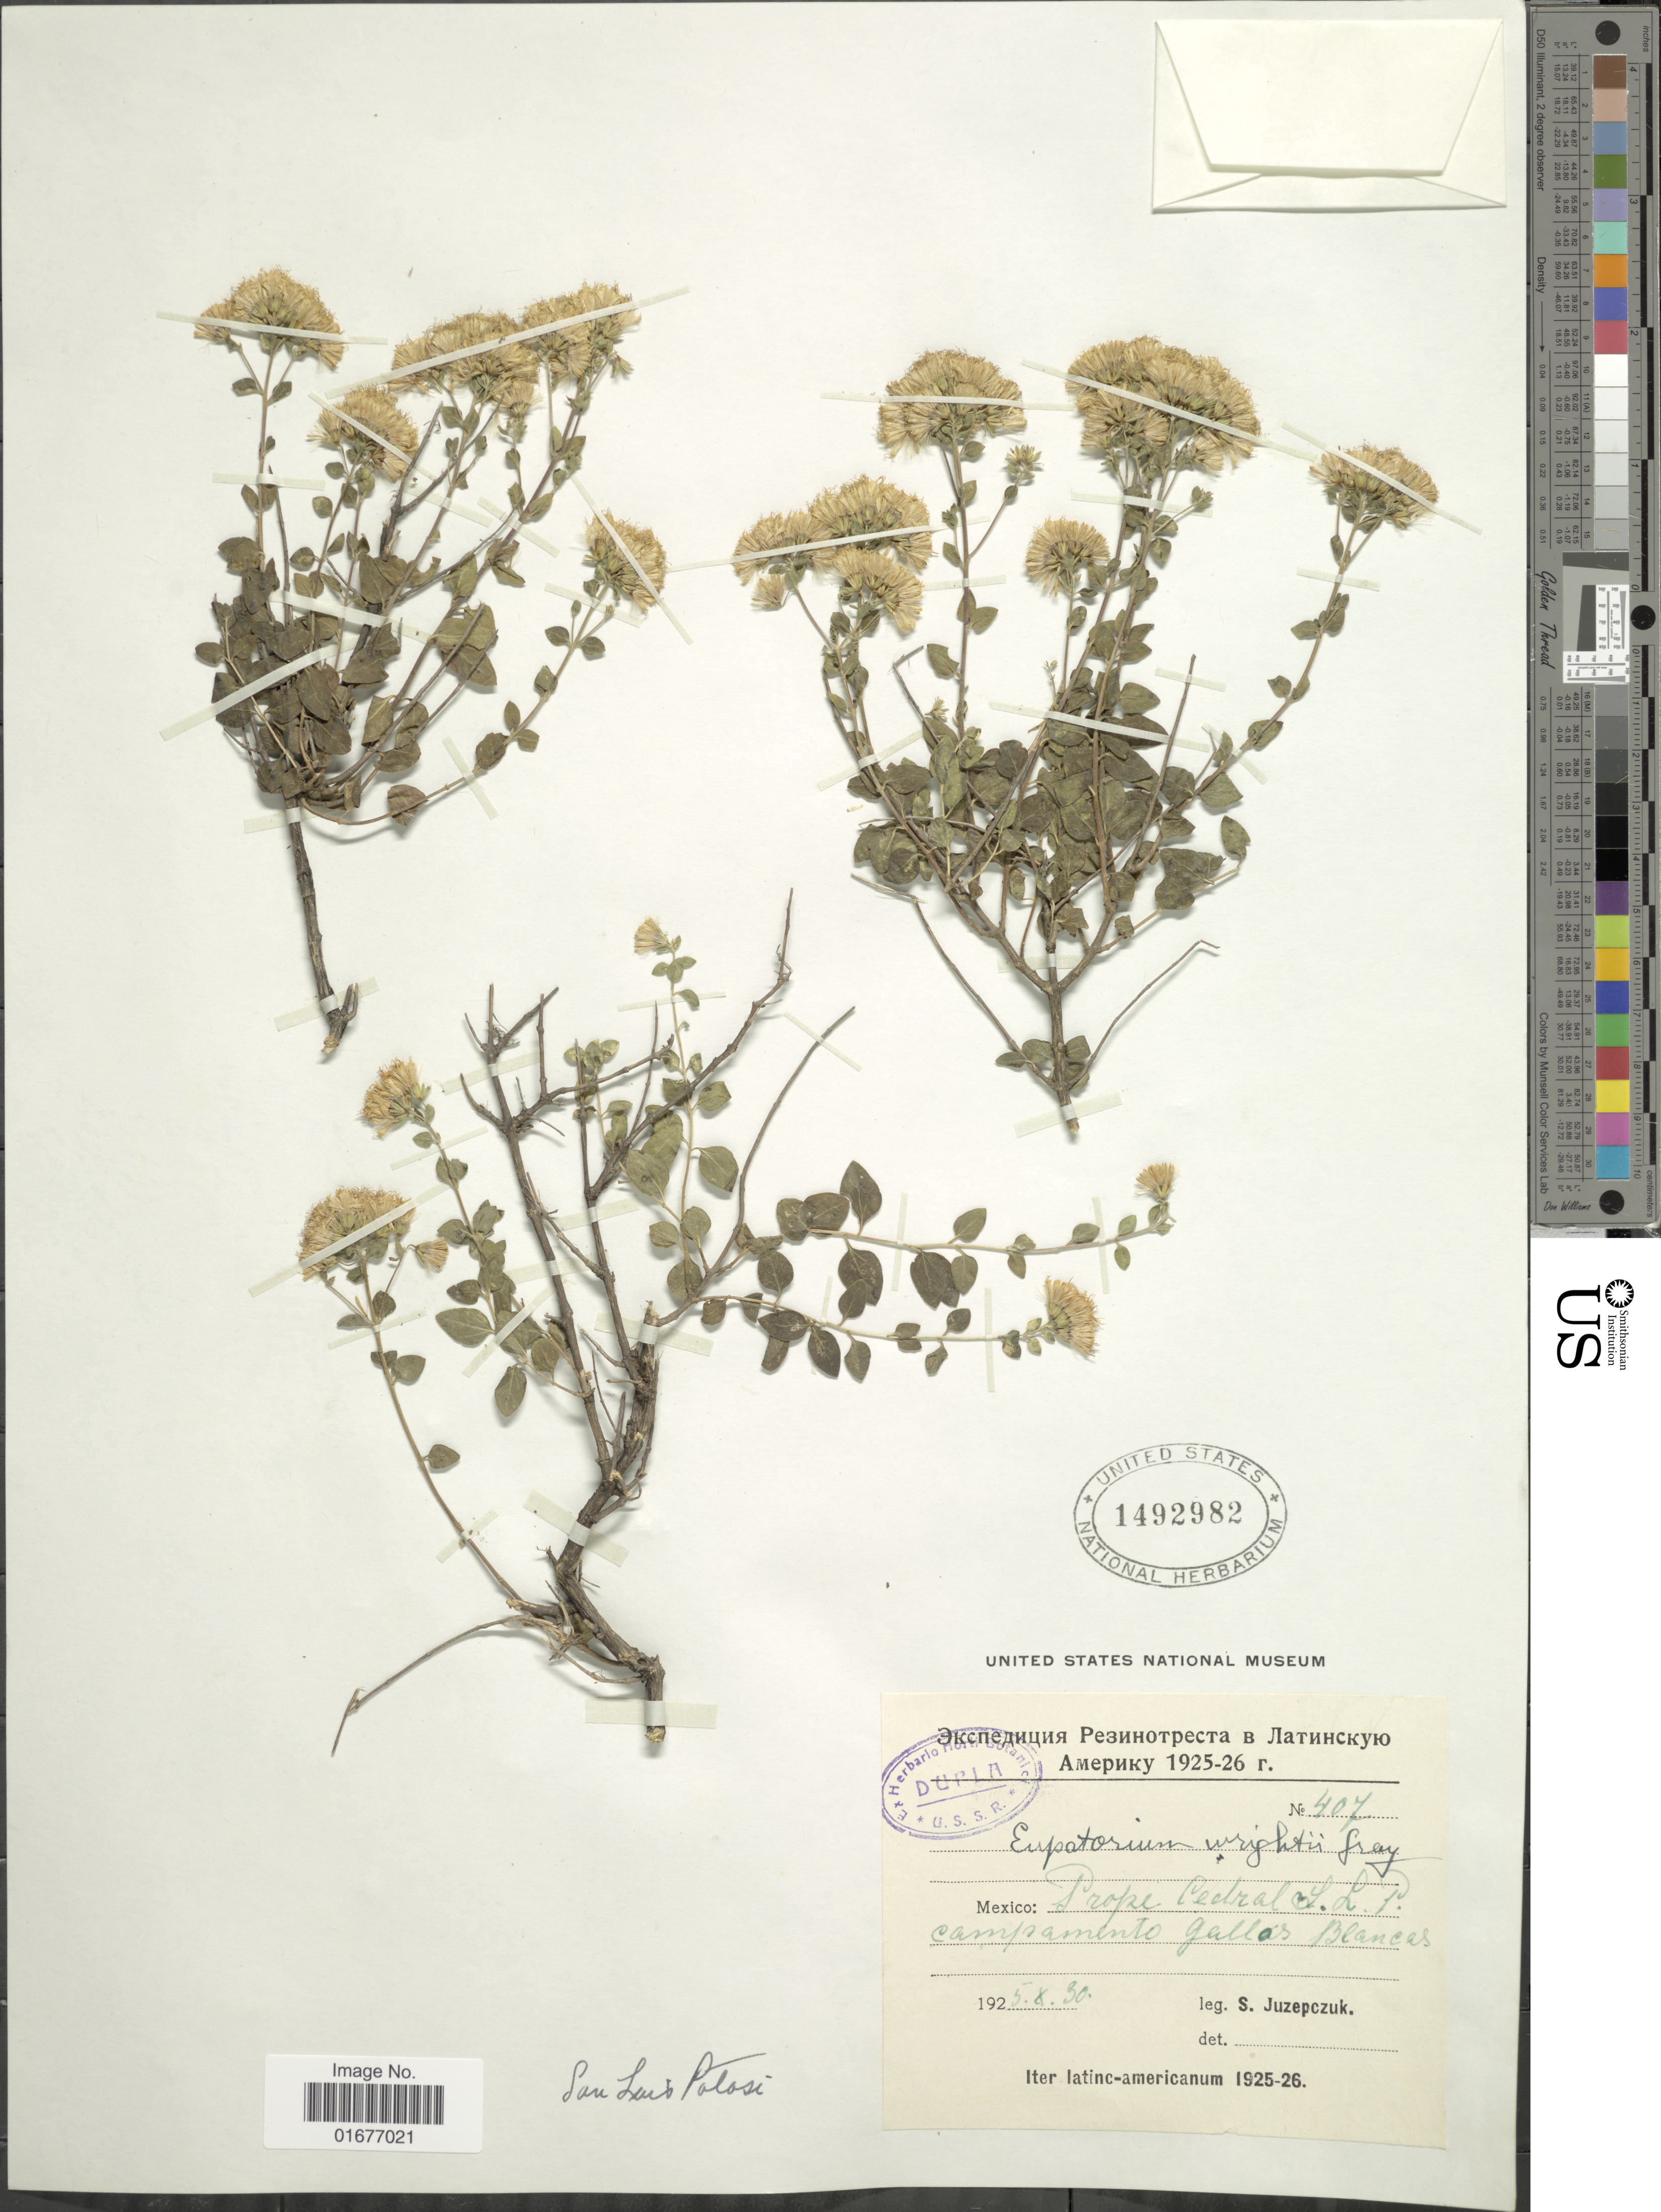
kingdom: Plantae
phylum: Tracheophyta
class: Magnoliopsida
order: Asterales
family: Asteraceae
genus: Ageratina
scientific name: Ageratina wrightii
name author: (A. Gray) R.M. King & H. Rob.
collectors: S. V. Juzepczuk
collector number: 407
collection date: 1925-10-30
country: Mexico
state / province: San Luis Potosí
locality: Prope Cedral S. L. P., campamento gallos Blancas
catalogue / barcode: US 1492982